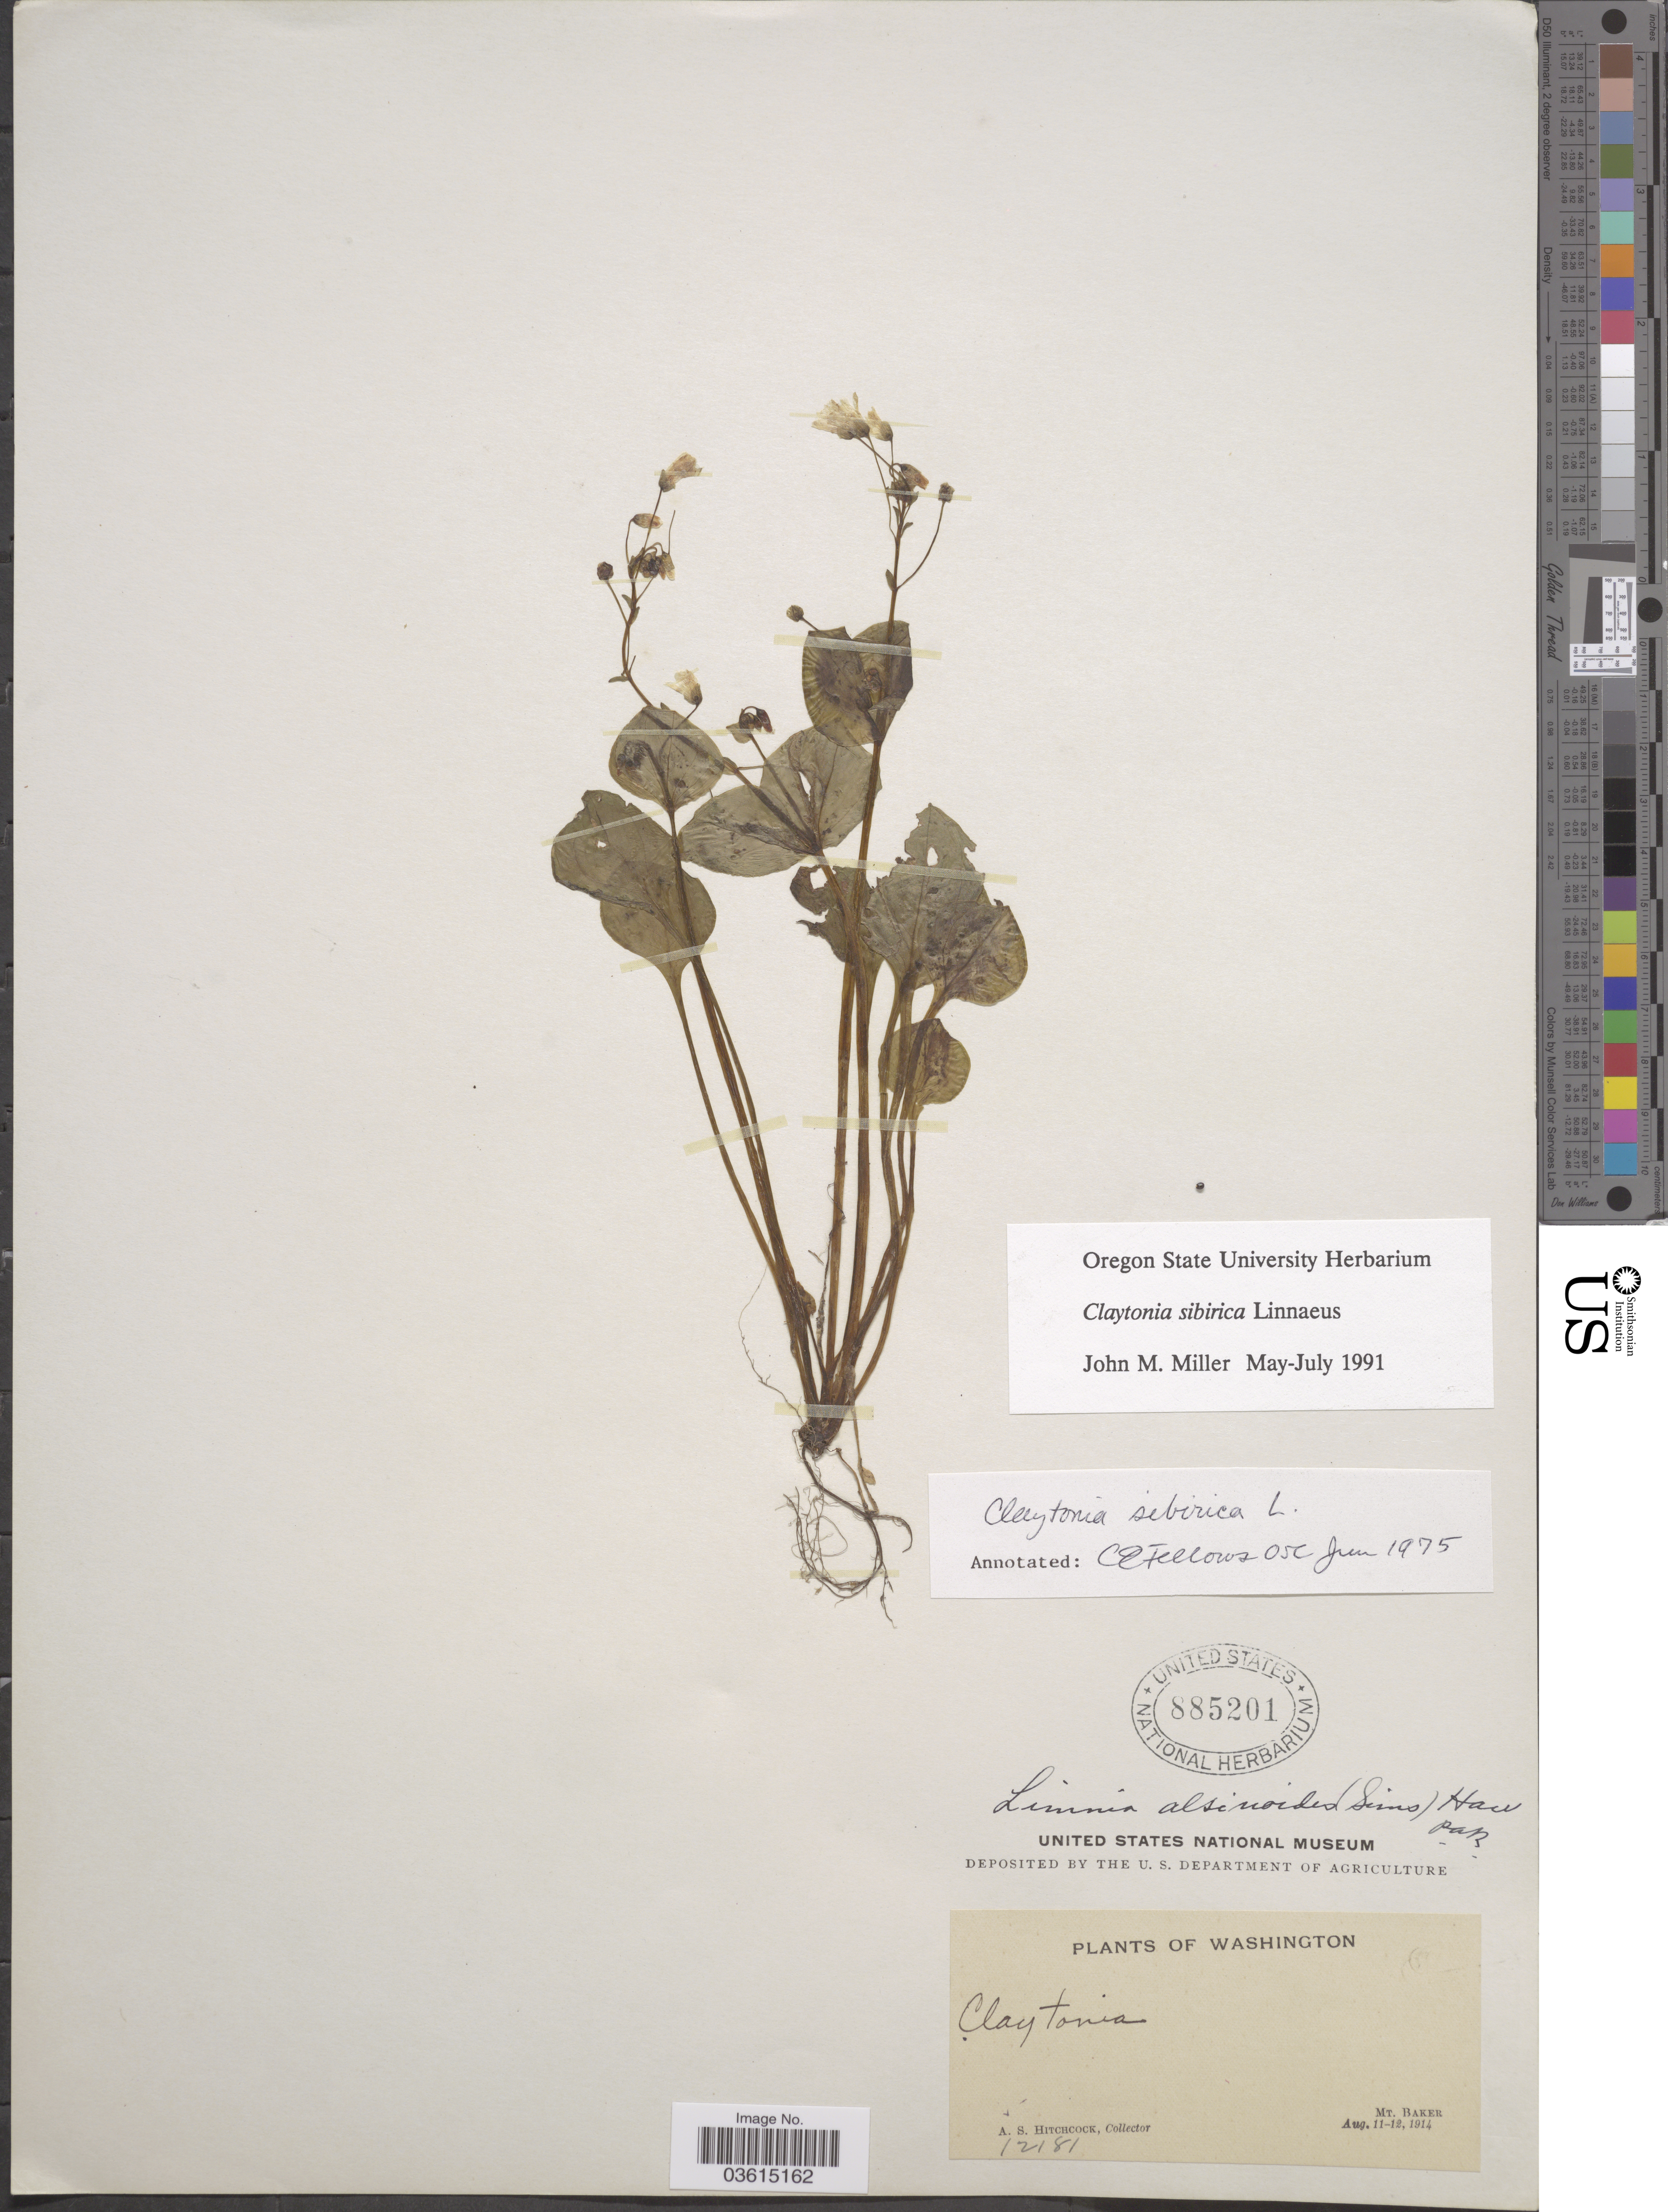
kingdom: Plantae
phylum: Tracheophyta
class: Magnoliopsida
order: Caryophyllales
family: Montiaceae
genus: Claytonia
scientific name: Claytonia sibirica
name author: L.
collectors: A. S. Hitchcock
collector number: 12181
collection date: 1914-08-11/1914-08-12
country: United States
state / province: Washington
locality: Mt. Baker.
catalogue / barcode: US 885201